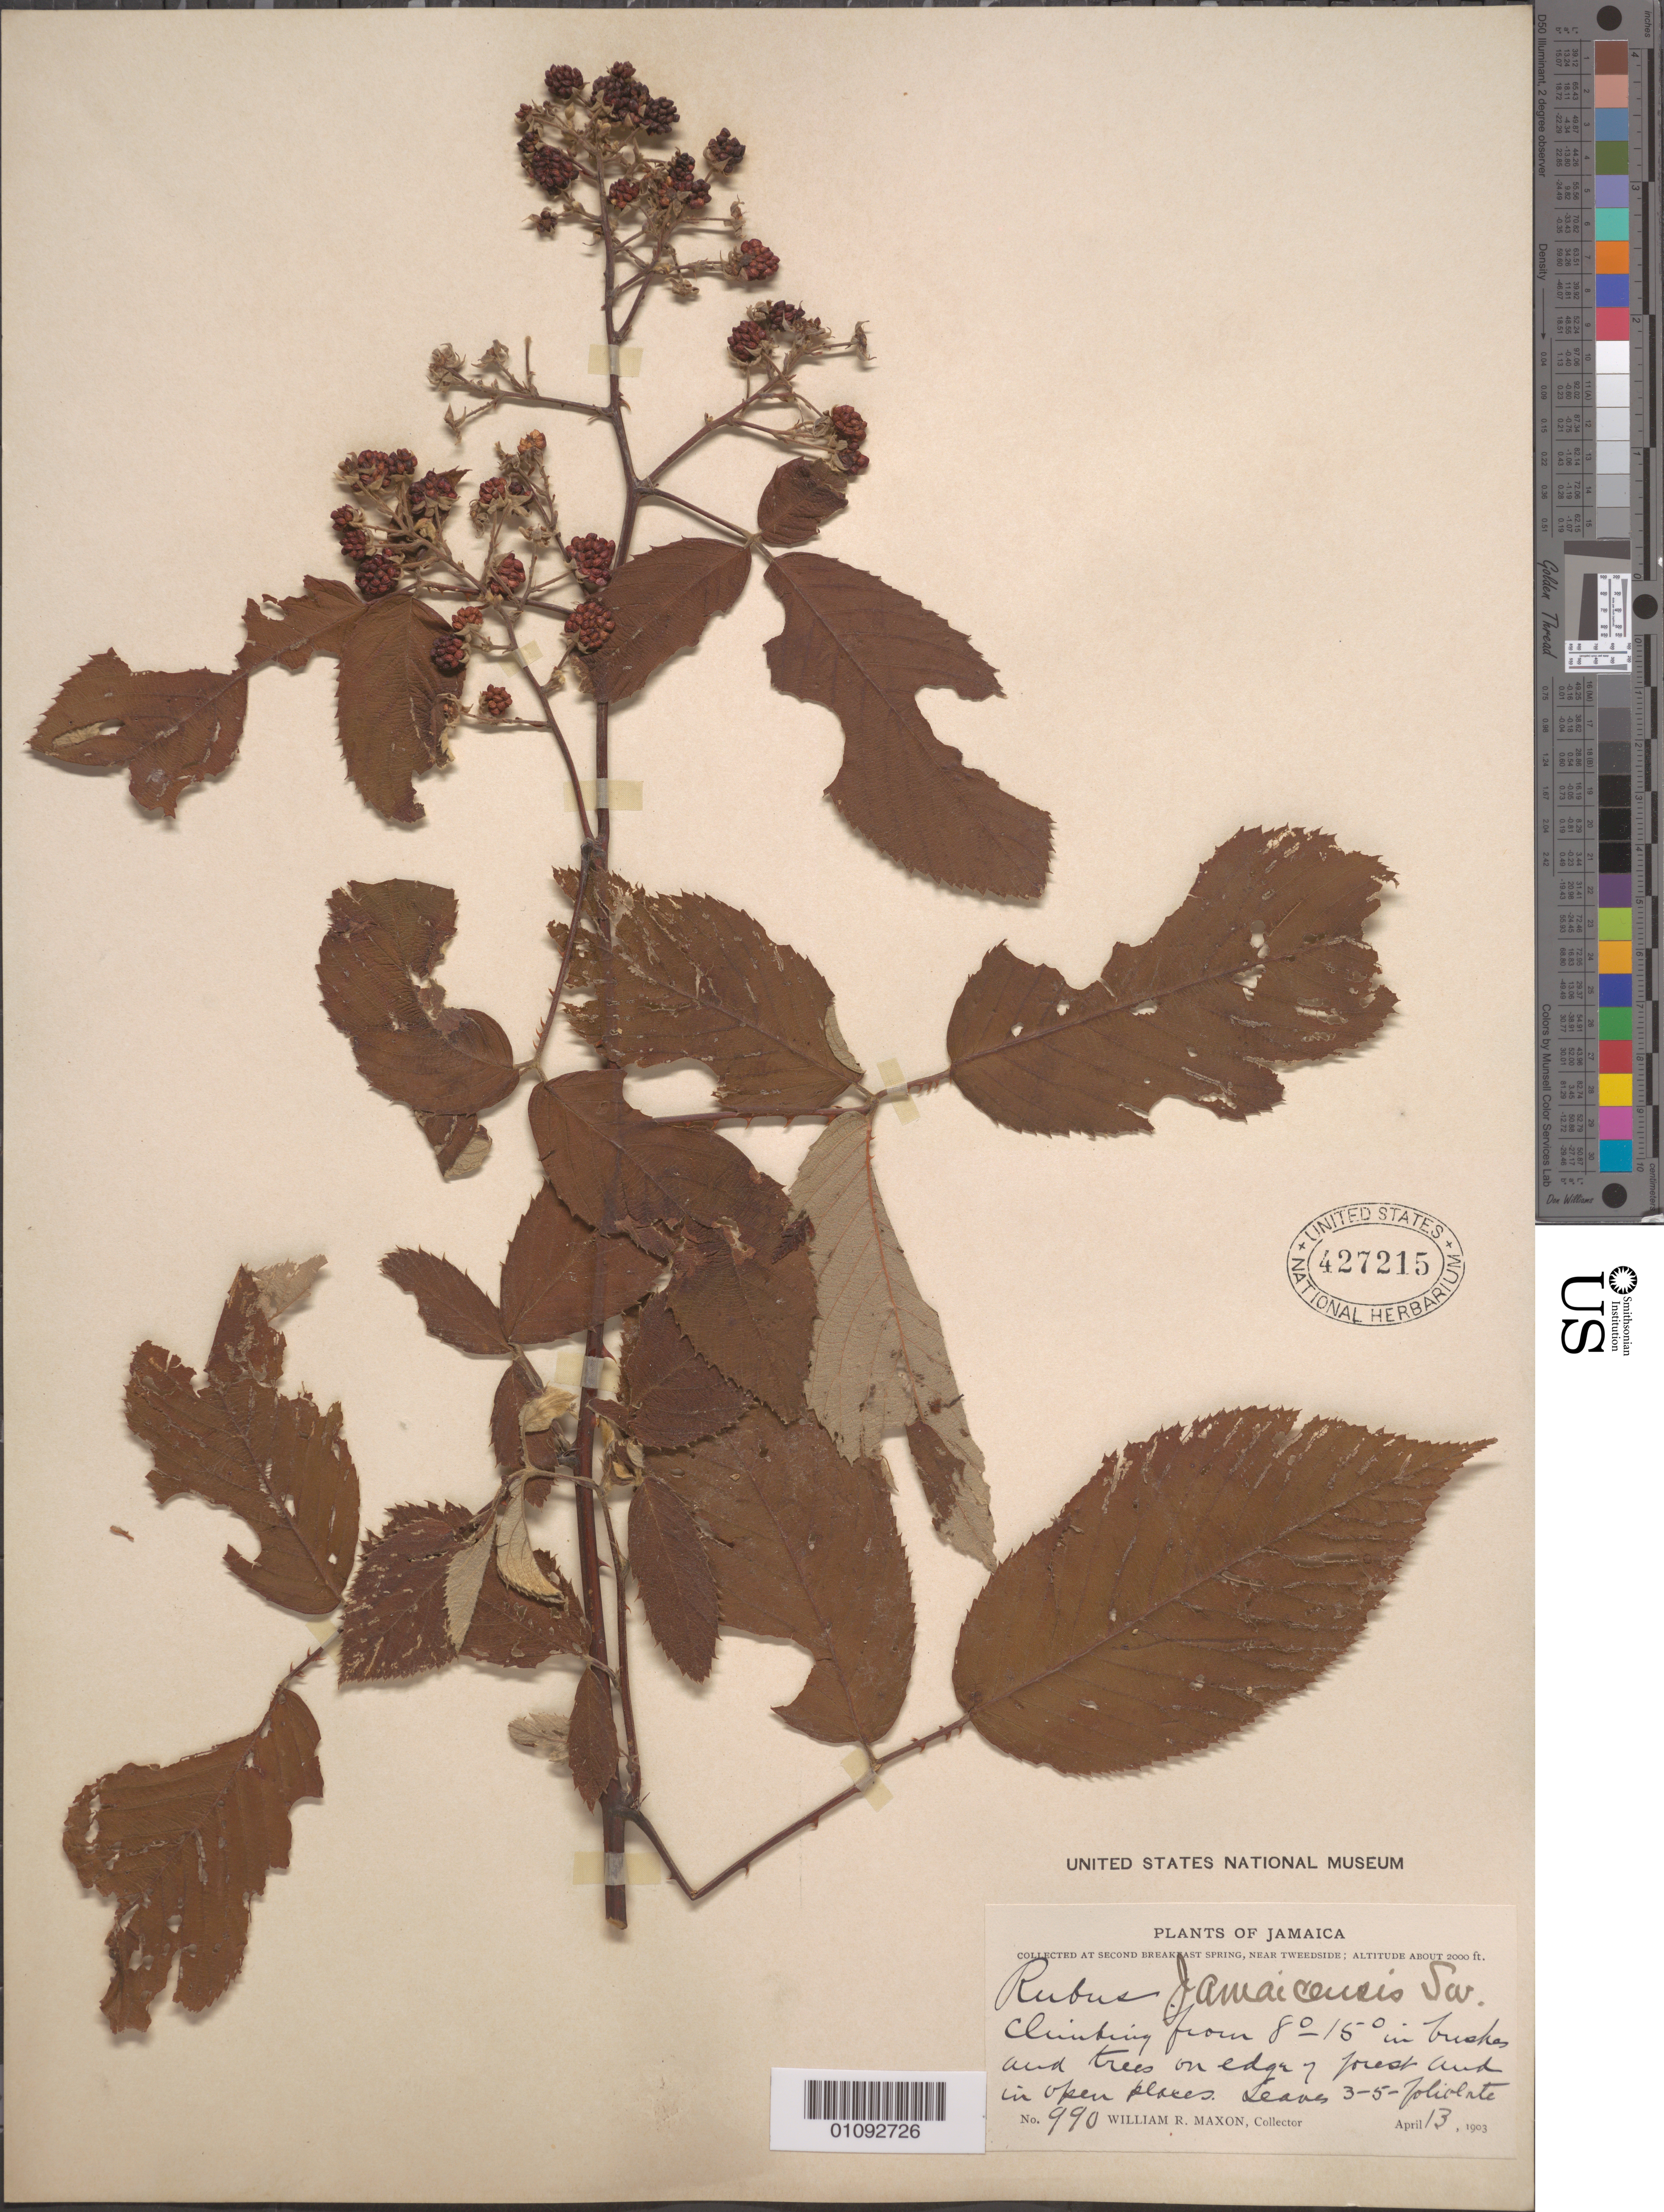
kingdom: Plantae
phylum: Tracheophyta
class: Magnoliopsida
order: Rosales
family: Rosaceae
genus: Rubus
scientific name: Rubus jamaicensis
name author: L.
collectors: W. R. Maxon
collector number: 990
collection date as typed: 13 Apr 1903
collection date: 1903-04-13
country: Jamaica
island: Jamaica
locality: Second Breakfast Spring, near Tweedside.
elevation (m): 610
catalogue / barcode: US 427215